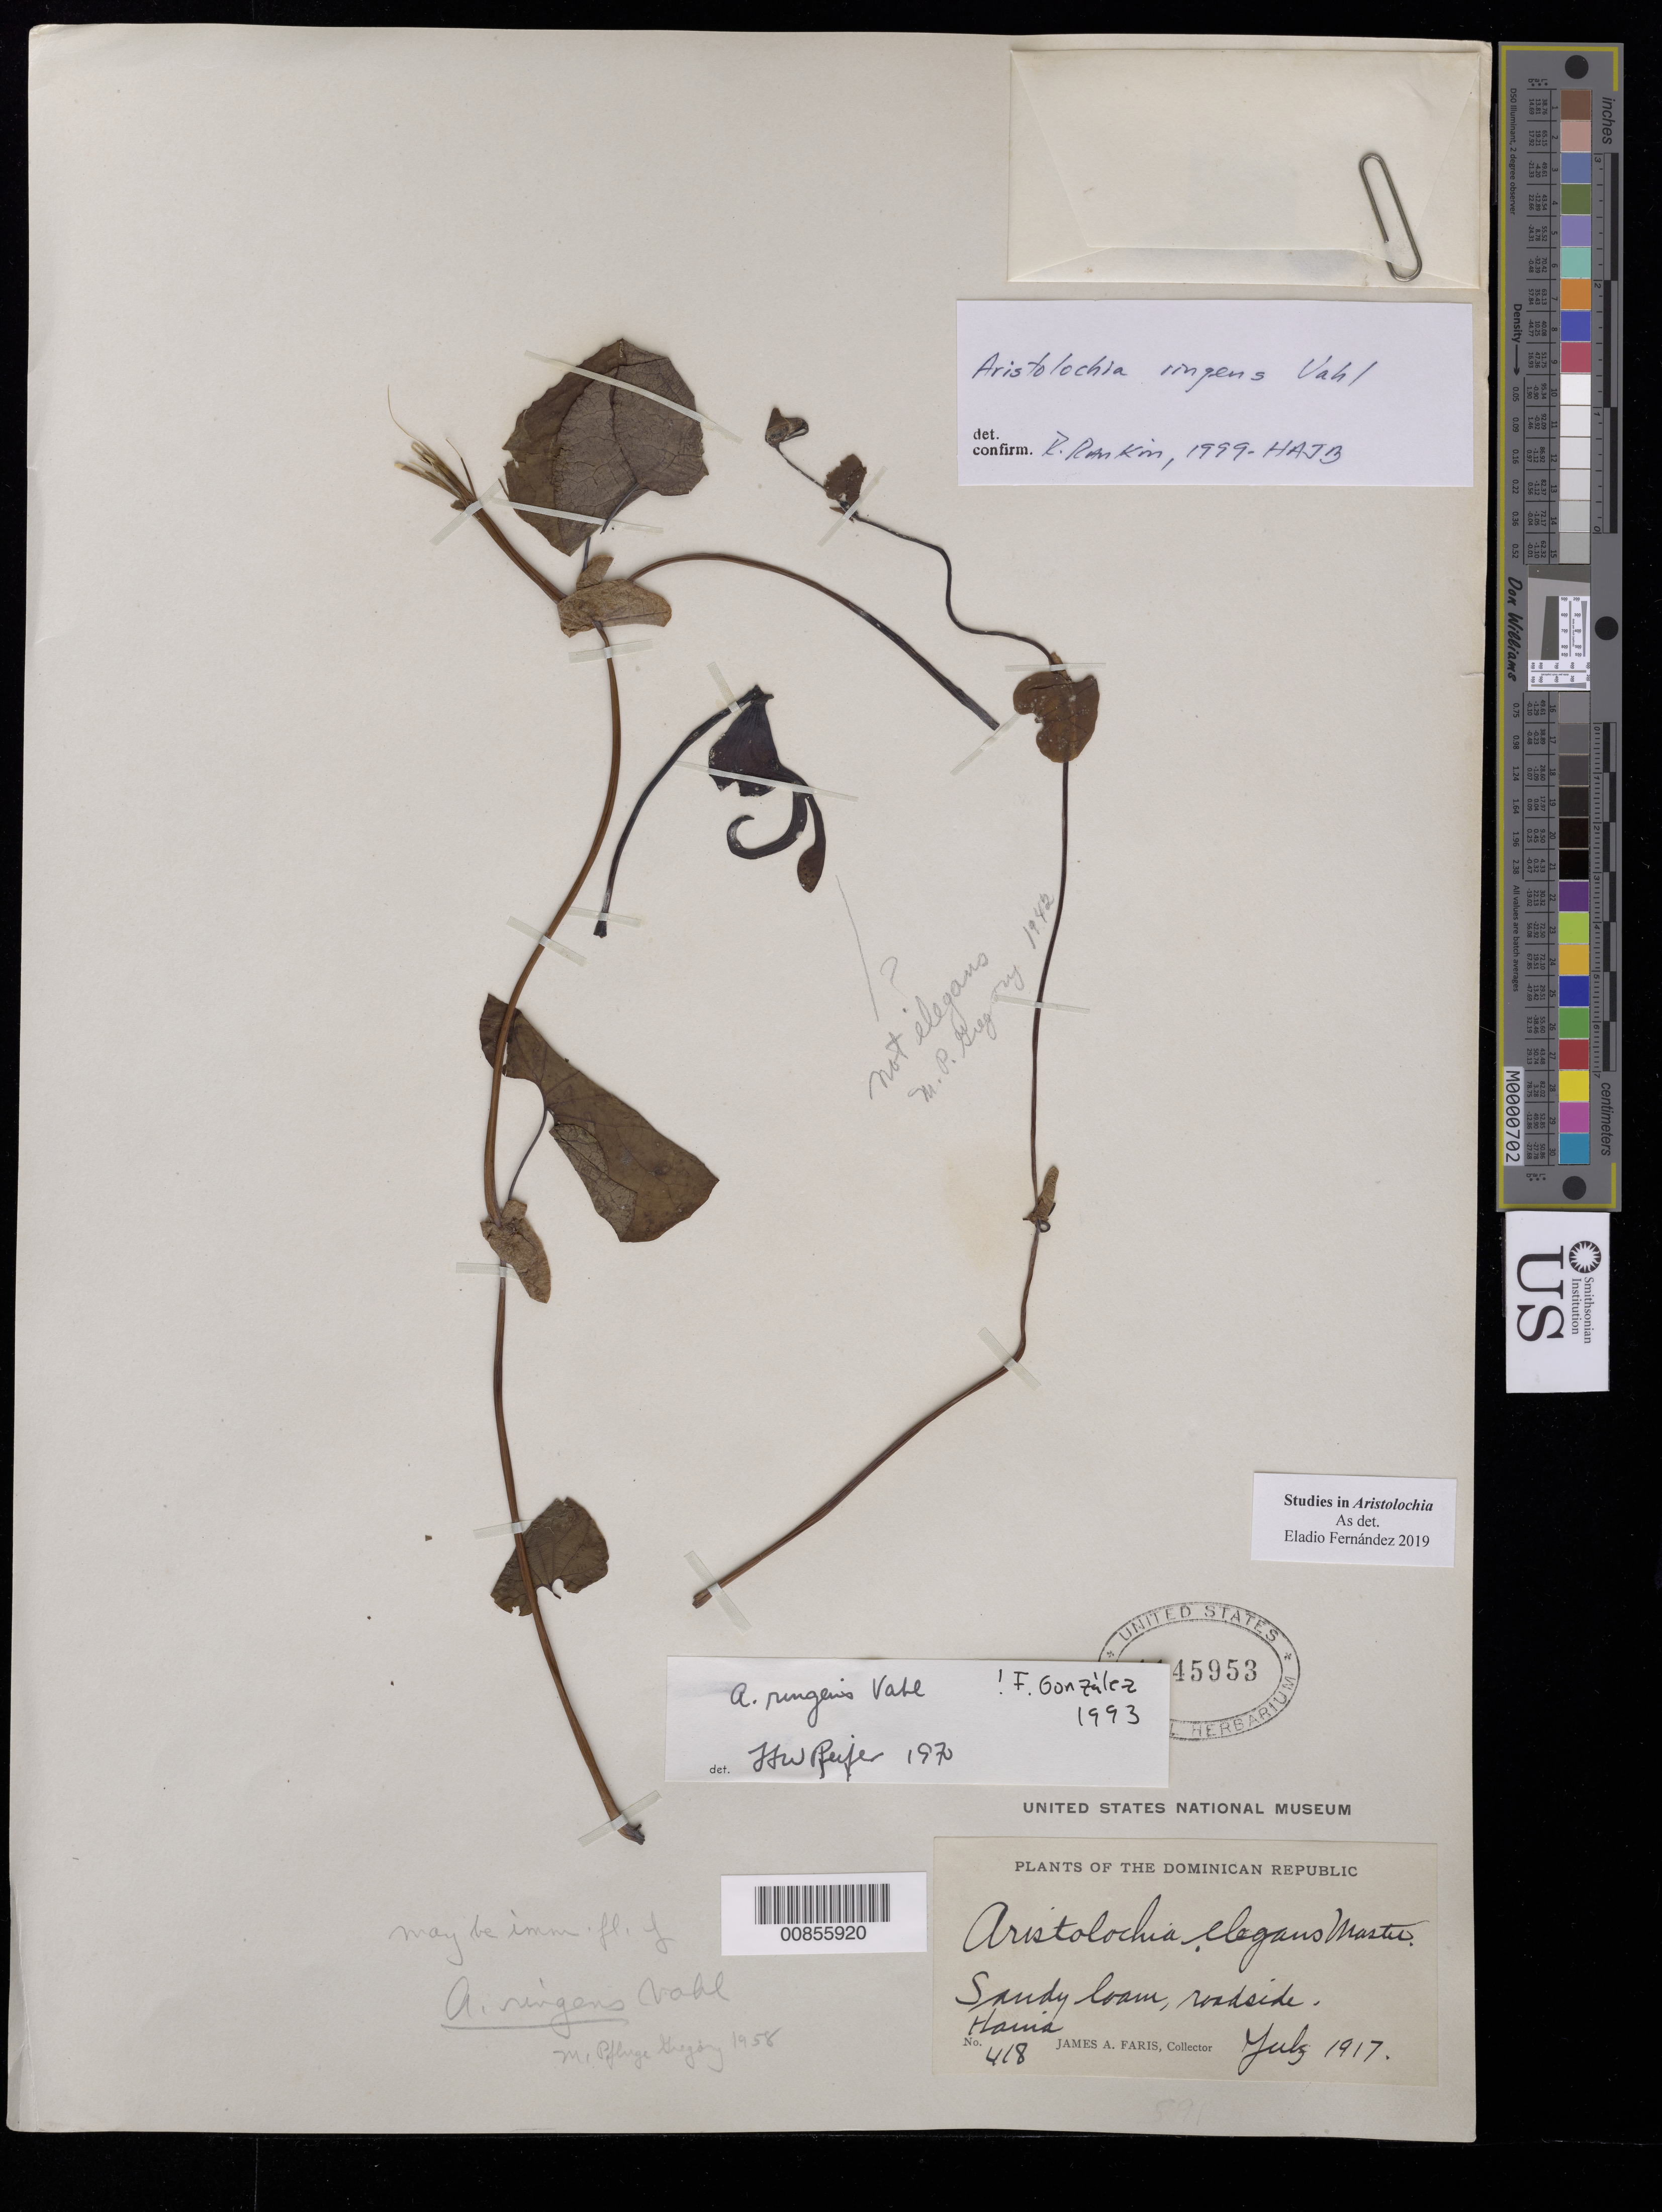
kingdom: Plantae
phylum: Tracheophyta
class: Magnoliopsida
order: Piperales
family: Aristolochiaceae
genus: Aristolochia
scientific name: Aristolochia ringens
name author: Vahl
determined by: Rankin Rodriguez, Rosa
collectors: J. Faris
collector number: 418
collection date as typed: Jul 1917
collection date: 1917-07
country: Dominican Republic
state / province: San Cristóbal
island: Hispaniola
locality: Haina. Roadside.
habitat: Sandy loam, roadside.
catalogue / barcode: US 1145953